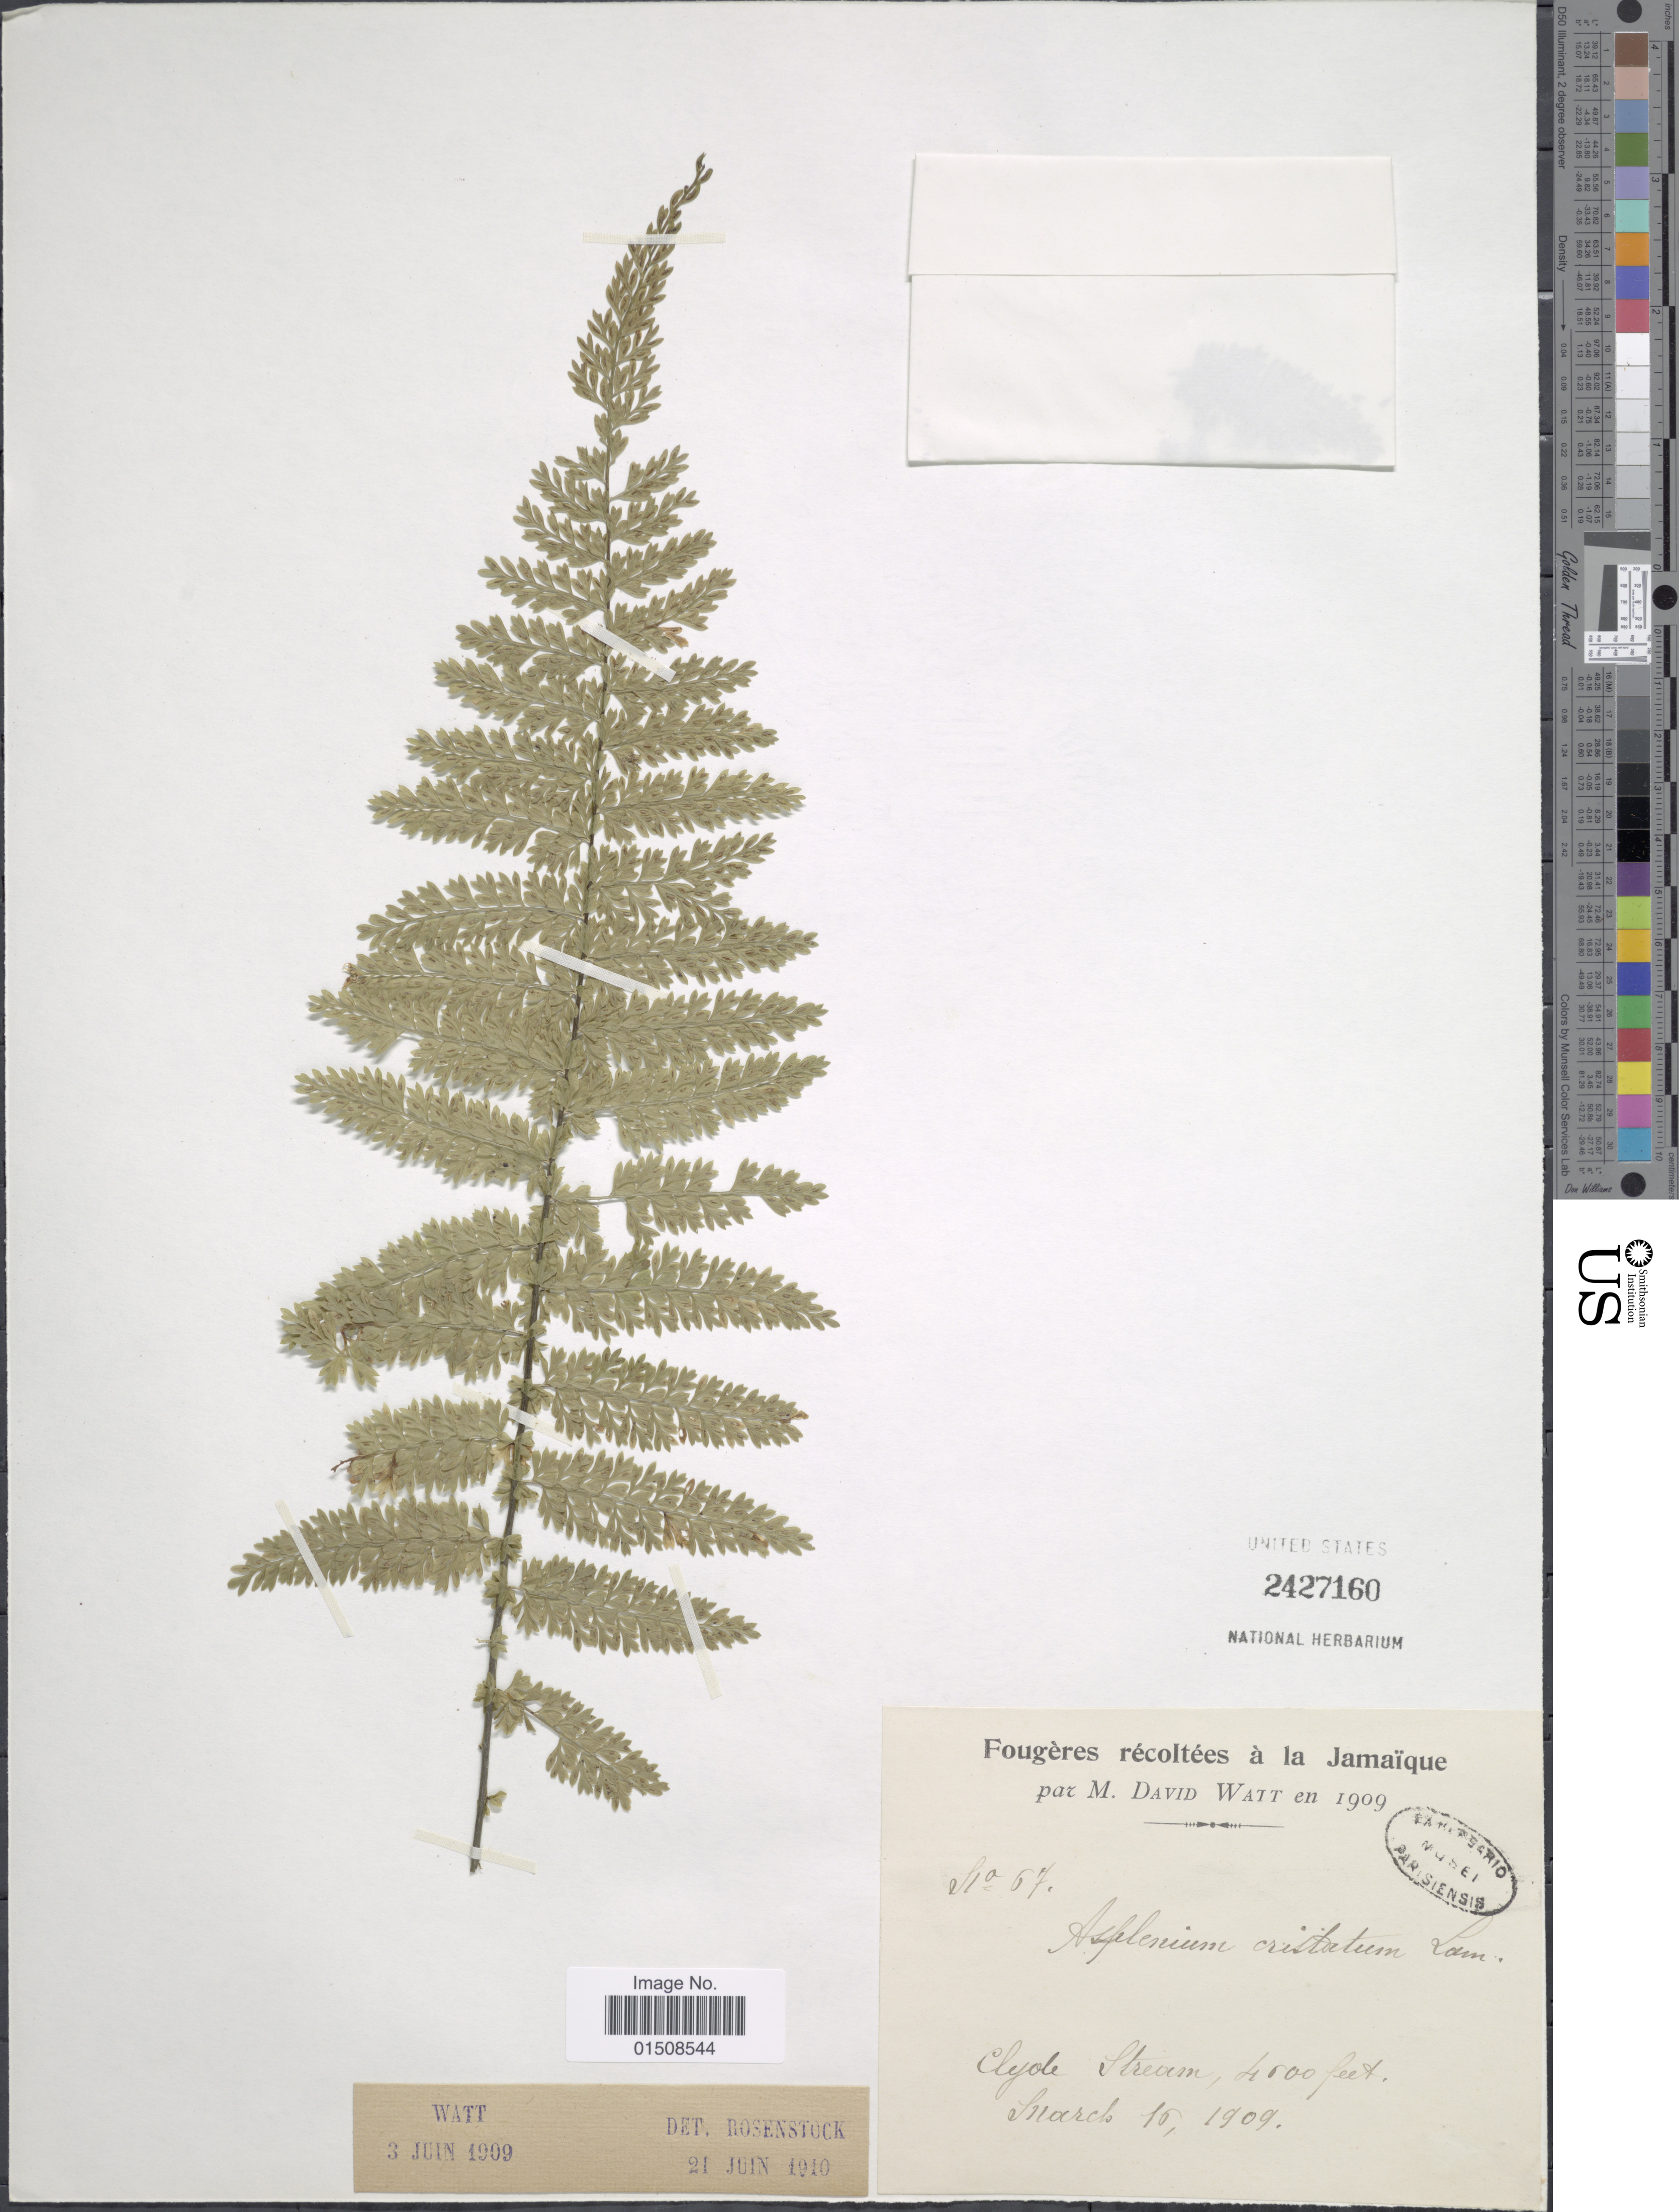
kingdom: Plantae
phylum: Tracheophyta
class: Polypodiopsida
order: Polypodiales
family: Aspleniaceae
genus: Asplenium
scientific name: Asplenium cristatum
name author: Lam.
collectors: D. A. P. Watt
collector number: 67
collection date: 1909-03-15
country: Jamaica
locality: Clyde stream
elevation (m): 1219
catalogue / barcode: US 2427160